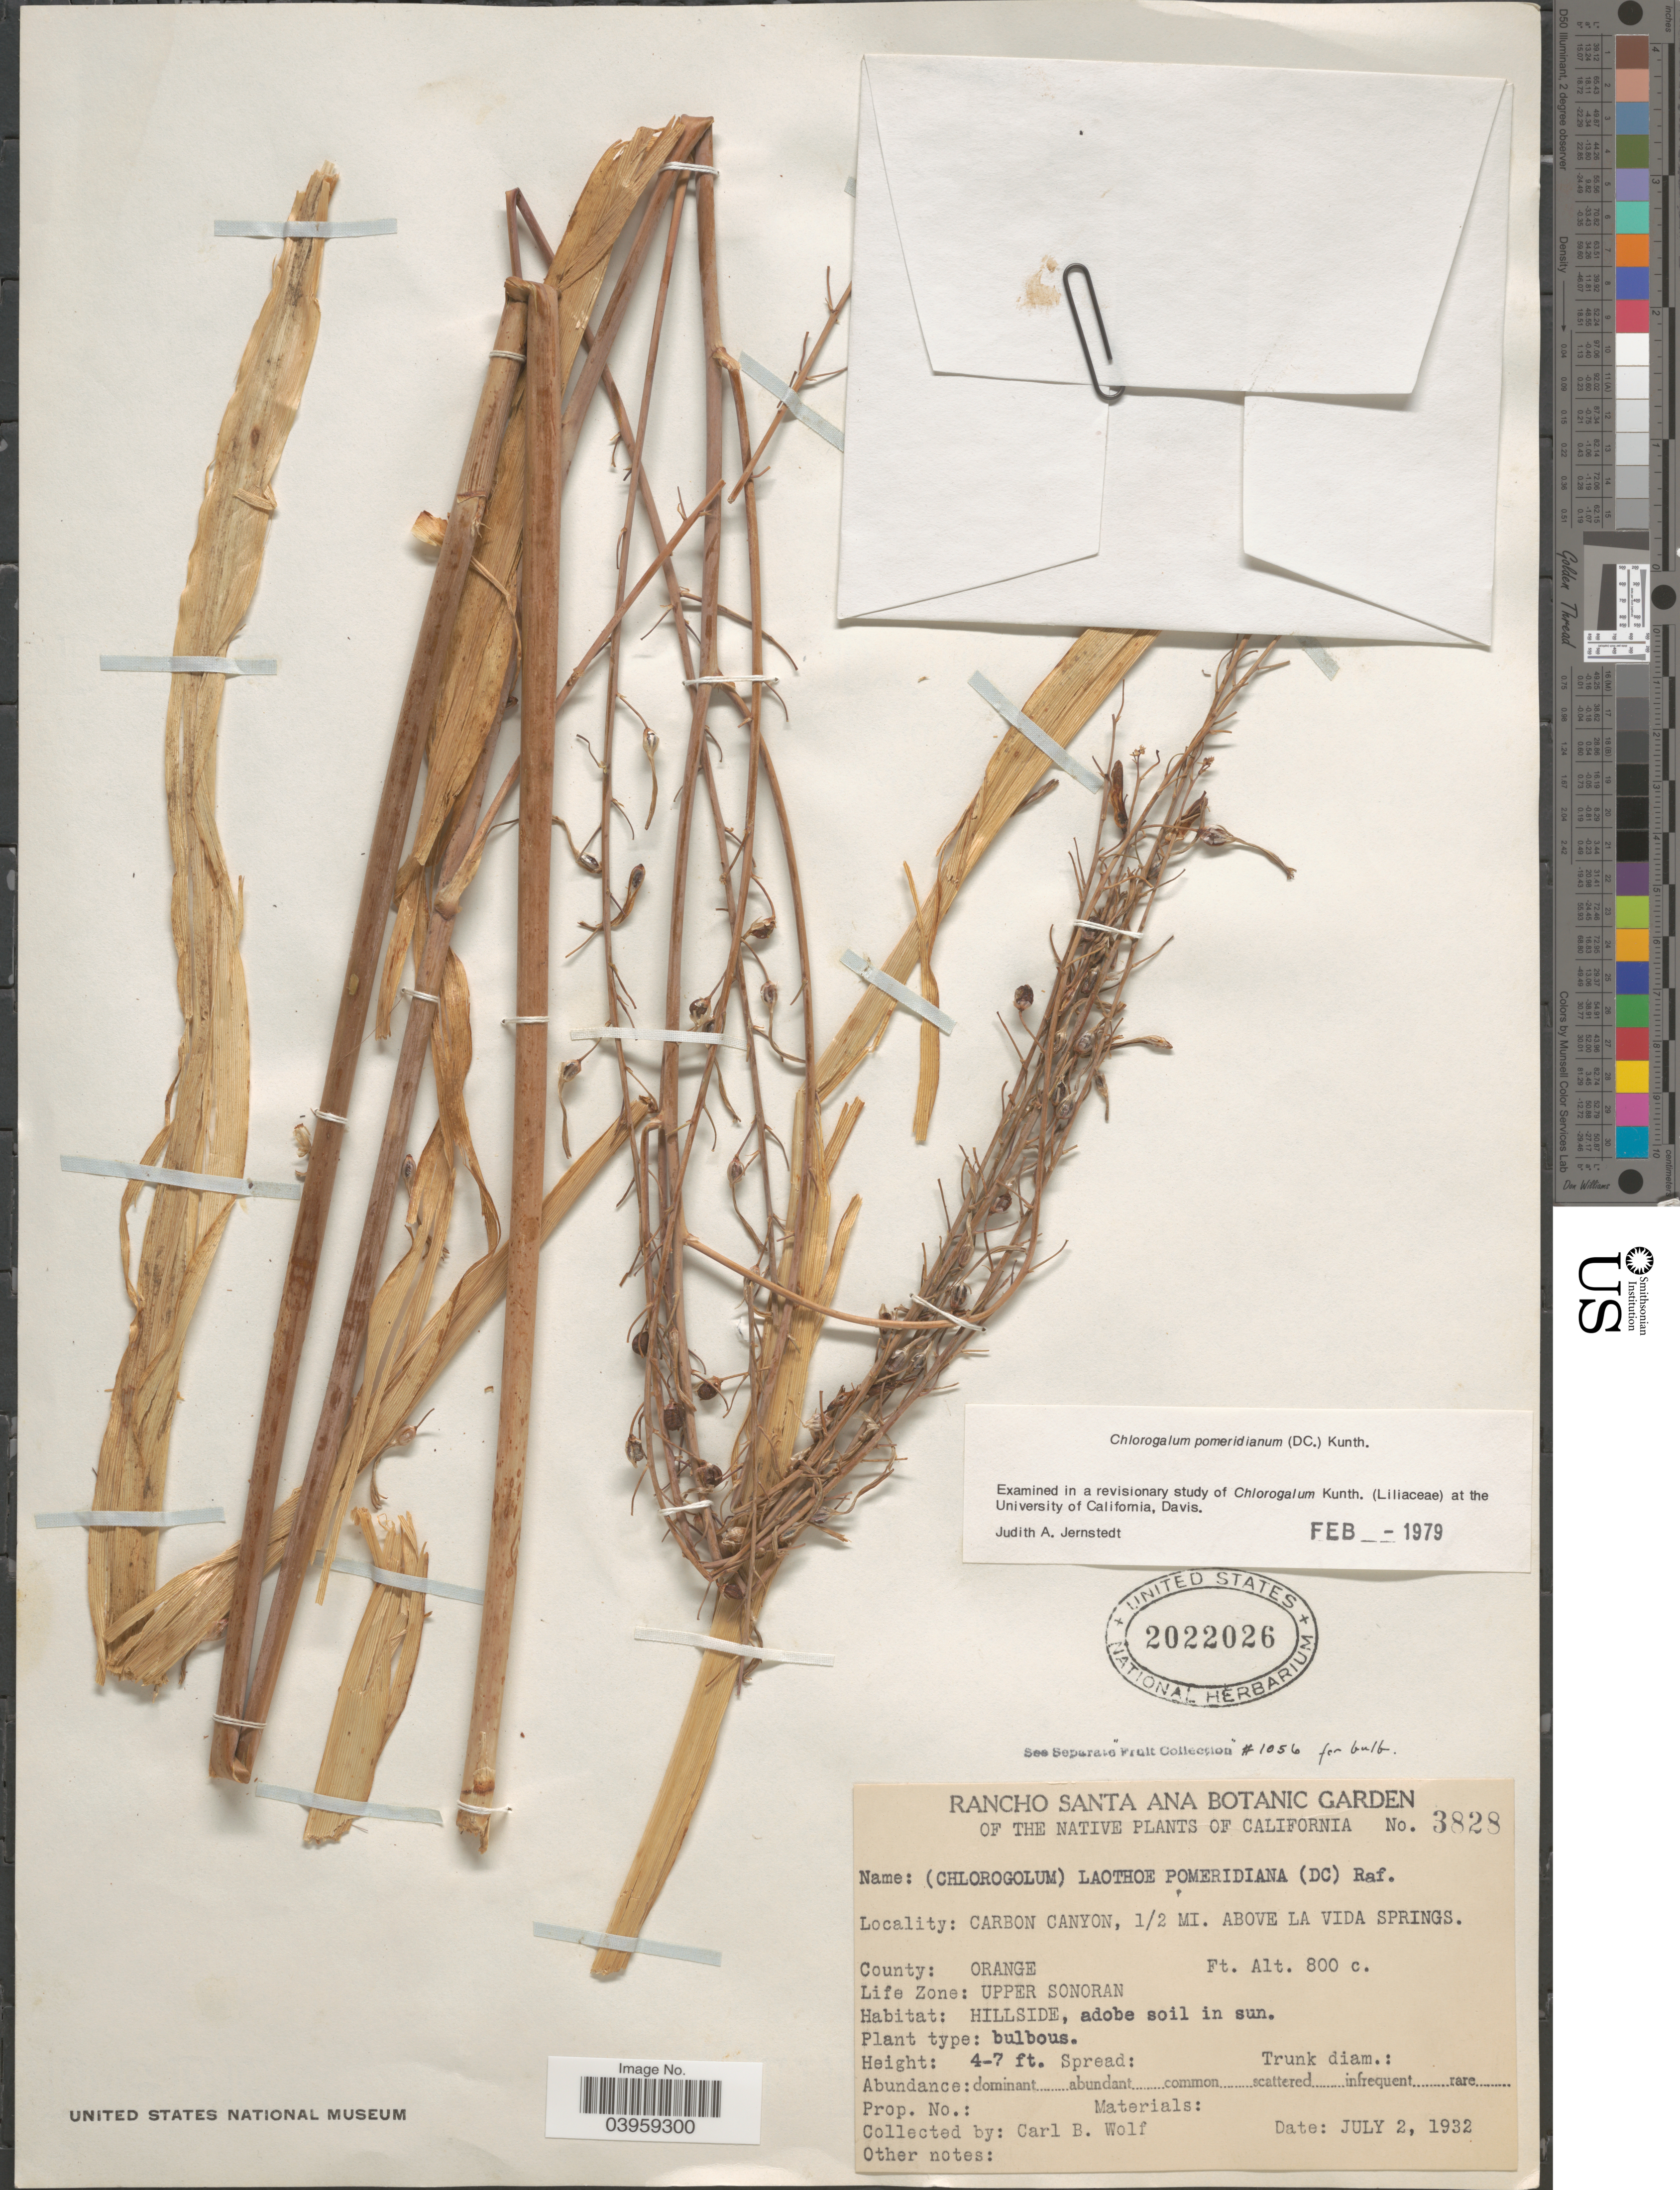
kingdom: Plantae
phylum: Tracheophyta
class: Liliopsida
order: Asparagales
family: Asparagaceae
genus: Chlorogalum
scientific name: Chlorogalum pomeridianum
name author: (DC.) Kunth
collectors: C. B. Wolf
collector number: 3828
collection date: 1932-07-02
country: United States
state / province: California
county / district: Orange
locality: Carbon Canyon, ½ mi. above La Vida Springs. County: Orange. Life Zone: Upper Sonoran.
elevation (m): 244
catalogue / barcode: US 2022026